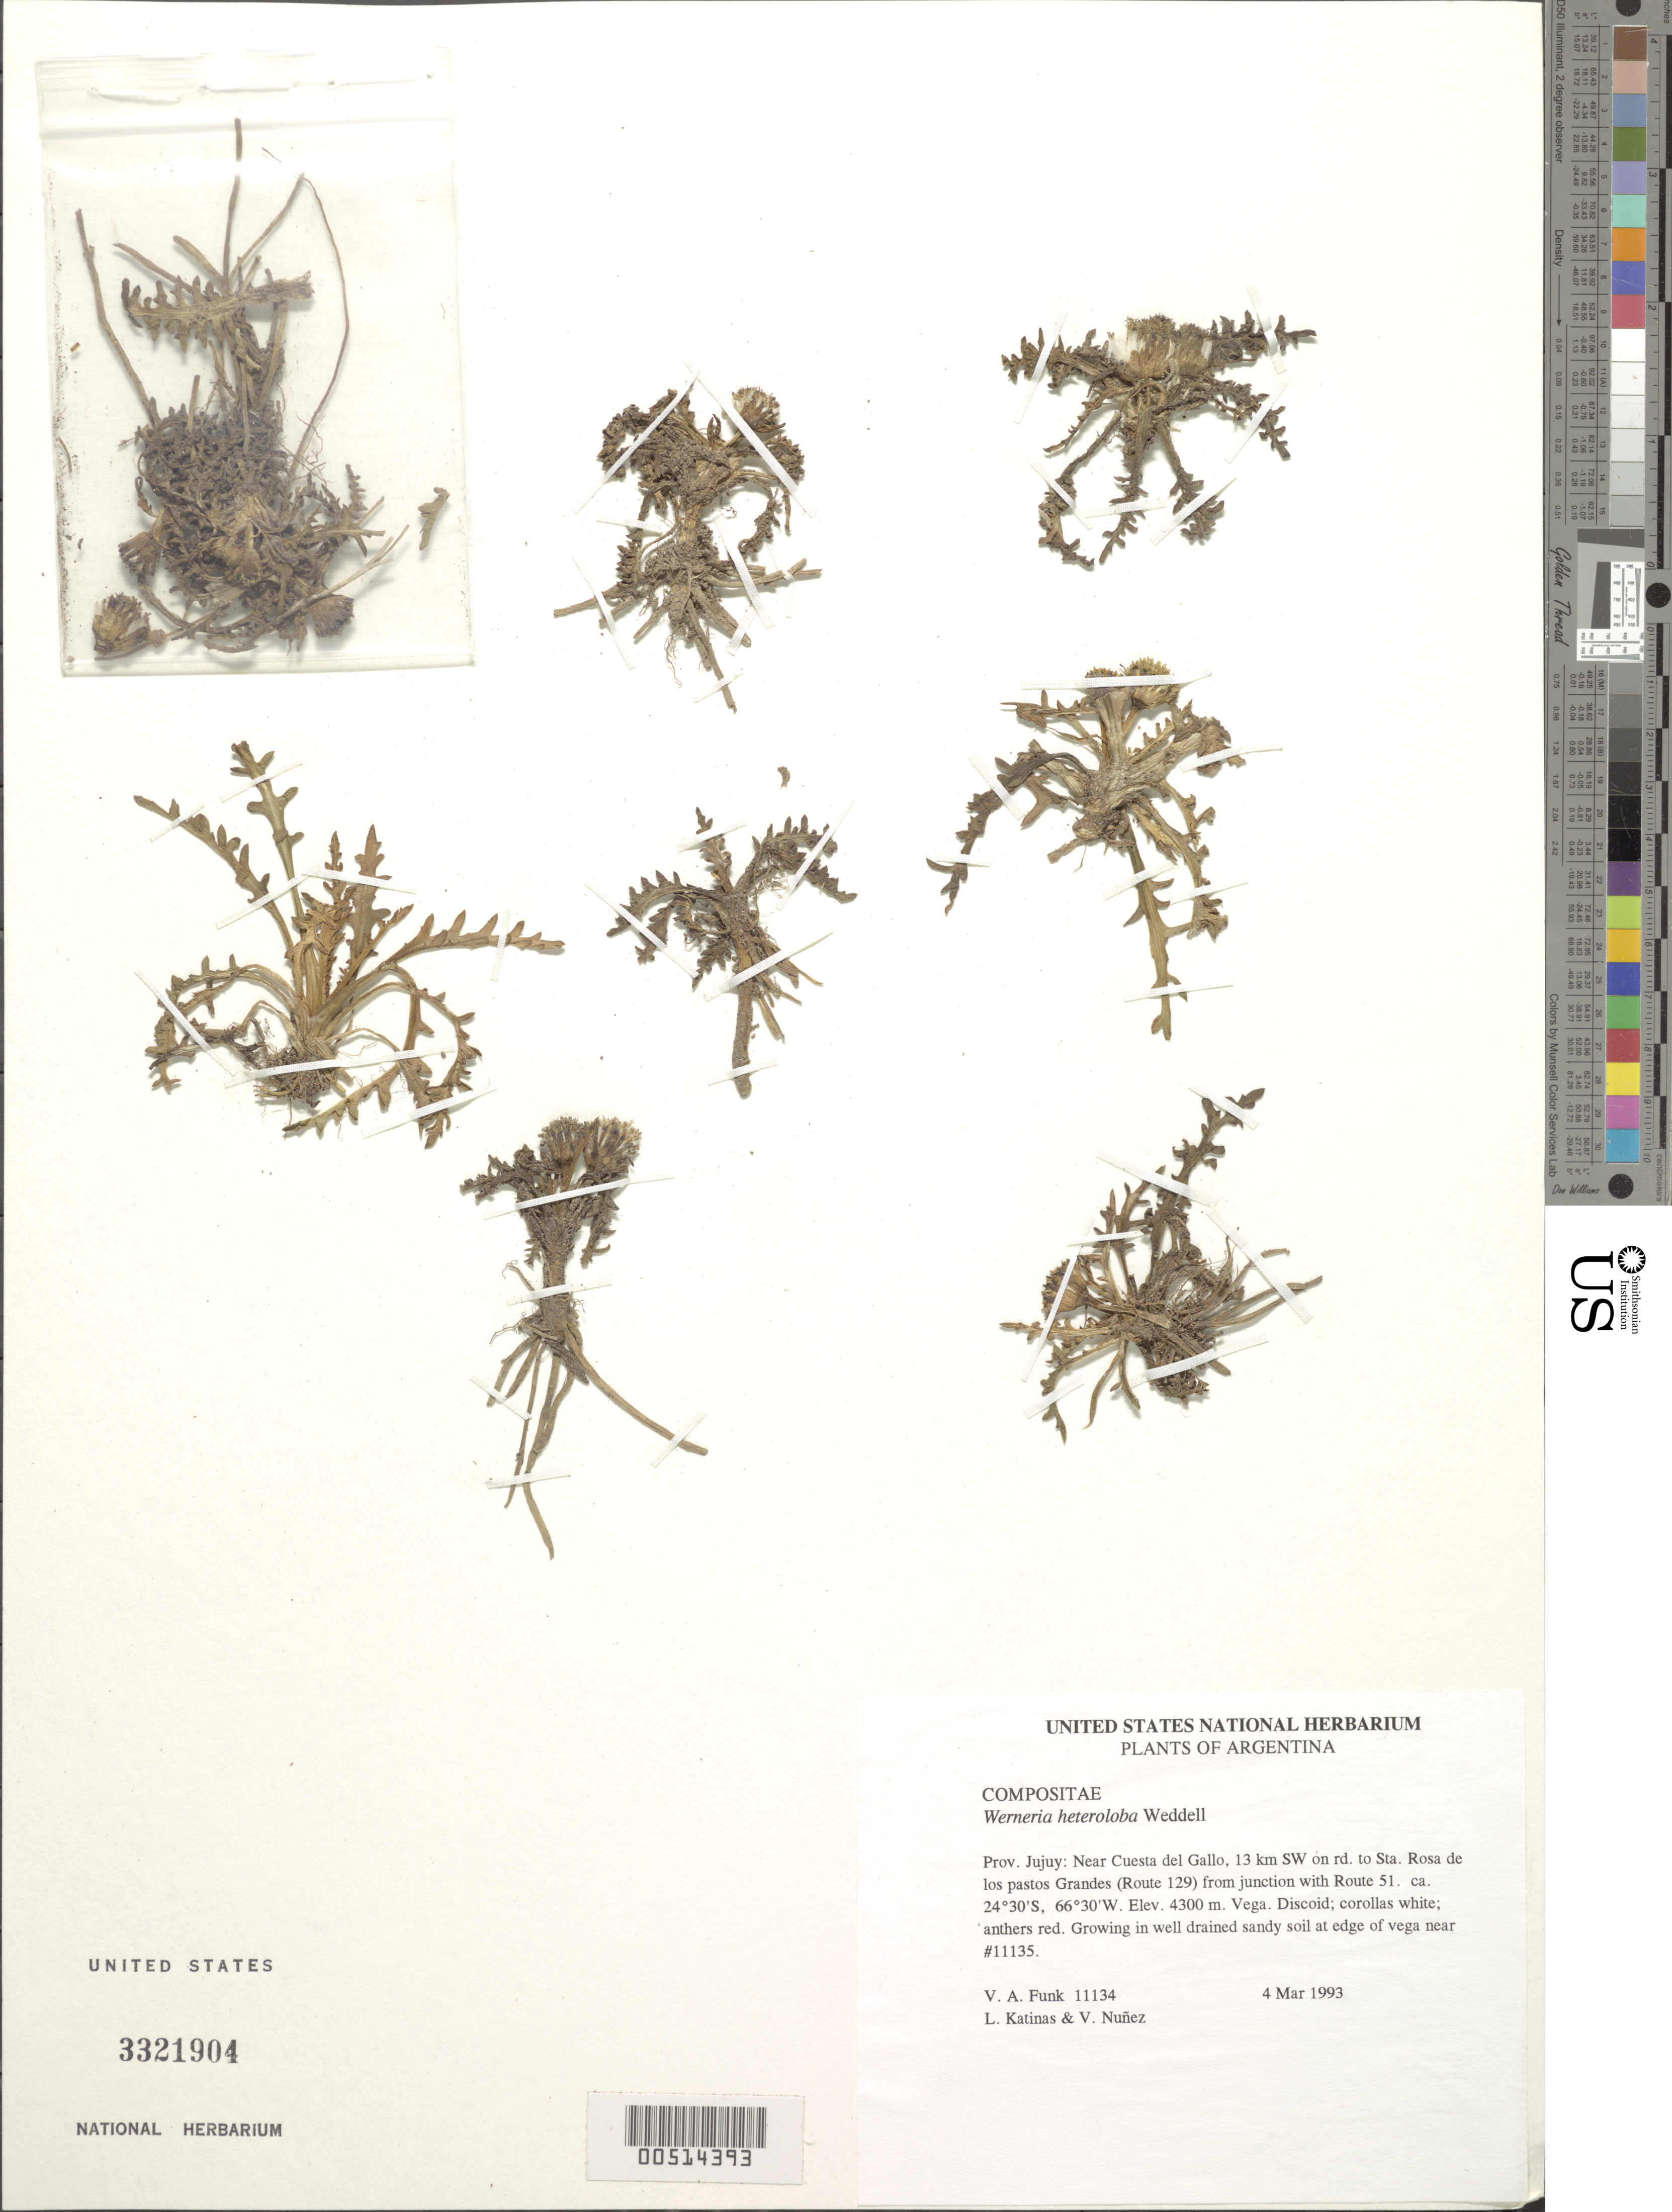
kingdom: Plantae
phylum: Tracheophyta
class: Magnoliopsida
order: Asterales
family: Asteraceae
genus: Werneria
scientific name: Werneria pinnatifida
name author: Remy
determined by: Calvo, Joel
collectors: V. Funk, L. Katinas & V. Nuñez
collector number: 11134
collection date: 1993-03-04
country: Argentina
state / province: Jujuy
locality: Cuesta del Gallo, 13 km SW on rd. to Sta. Rosa de los pastos Grnades (Route 129) from jct. with Route 51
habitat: Vega; growing in well drained sandy soil at edge of vega ETC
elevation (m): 4300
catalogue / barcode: US 3321904